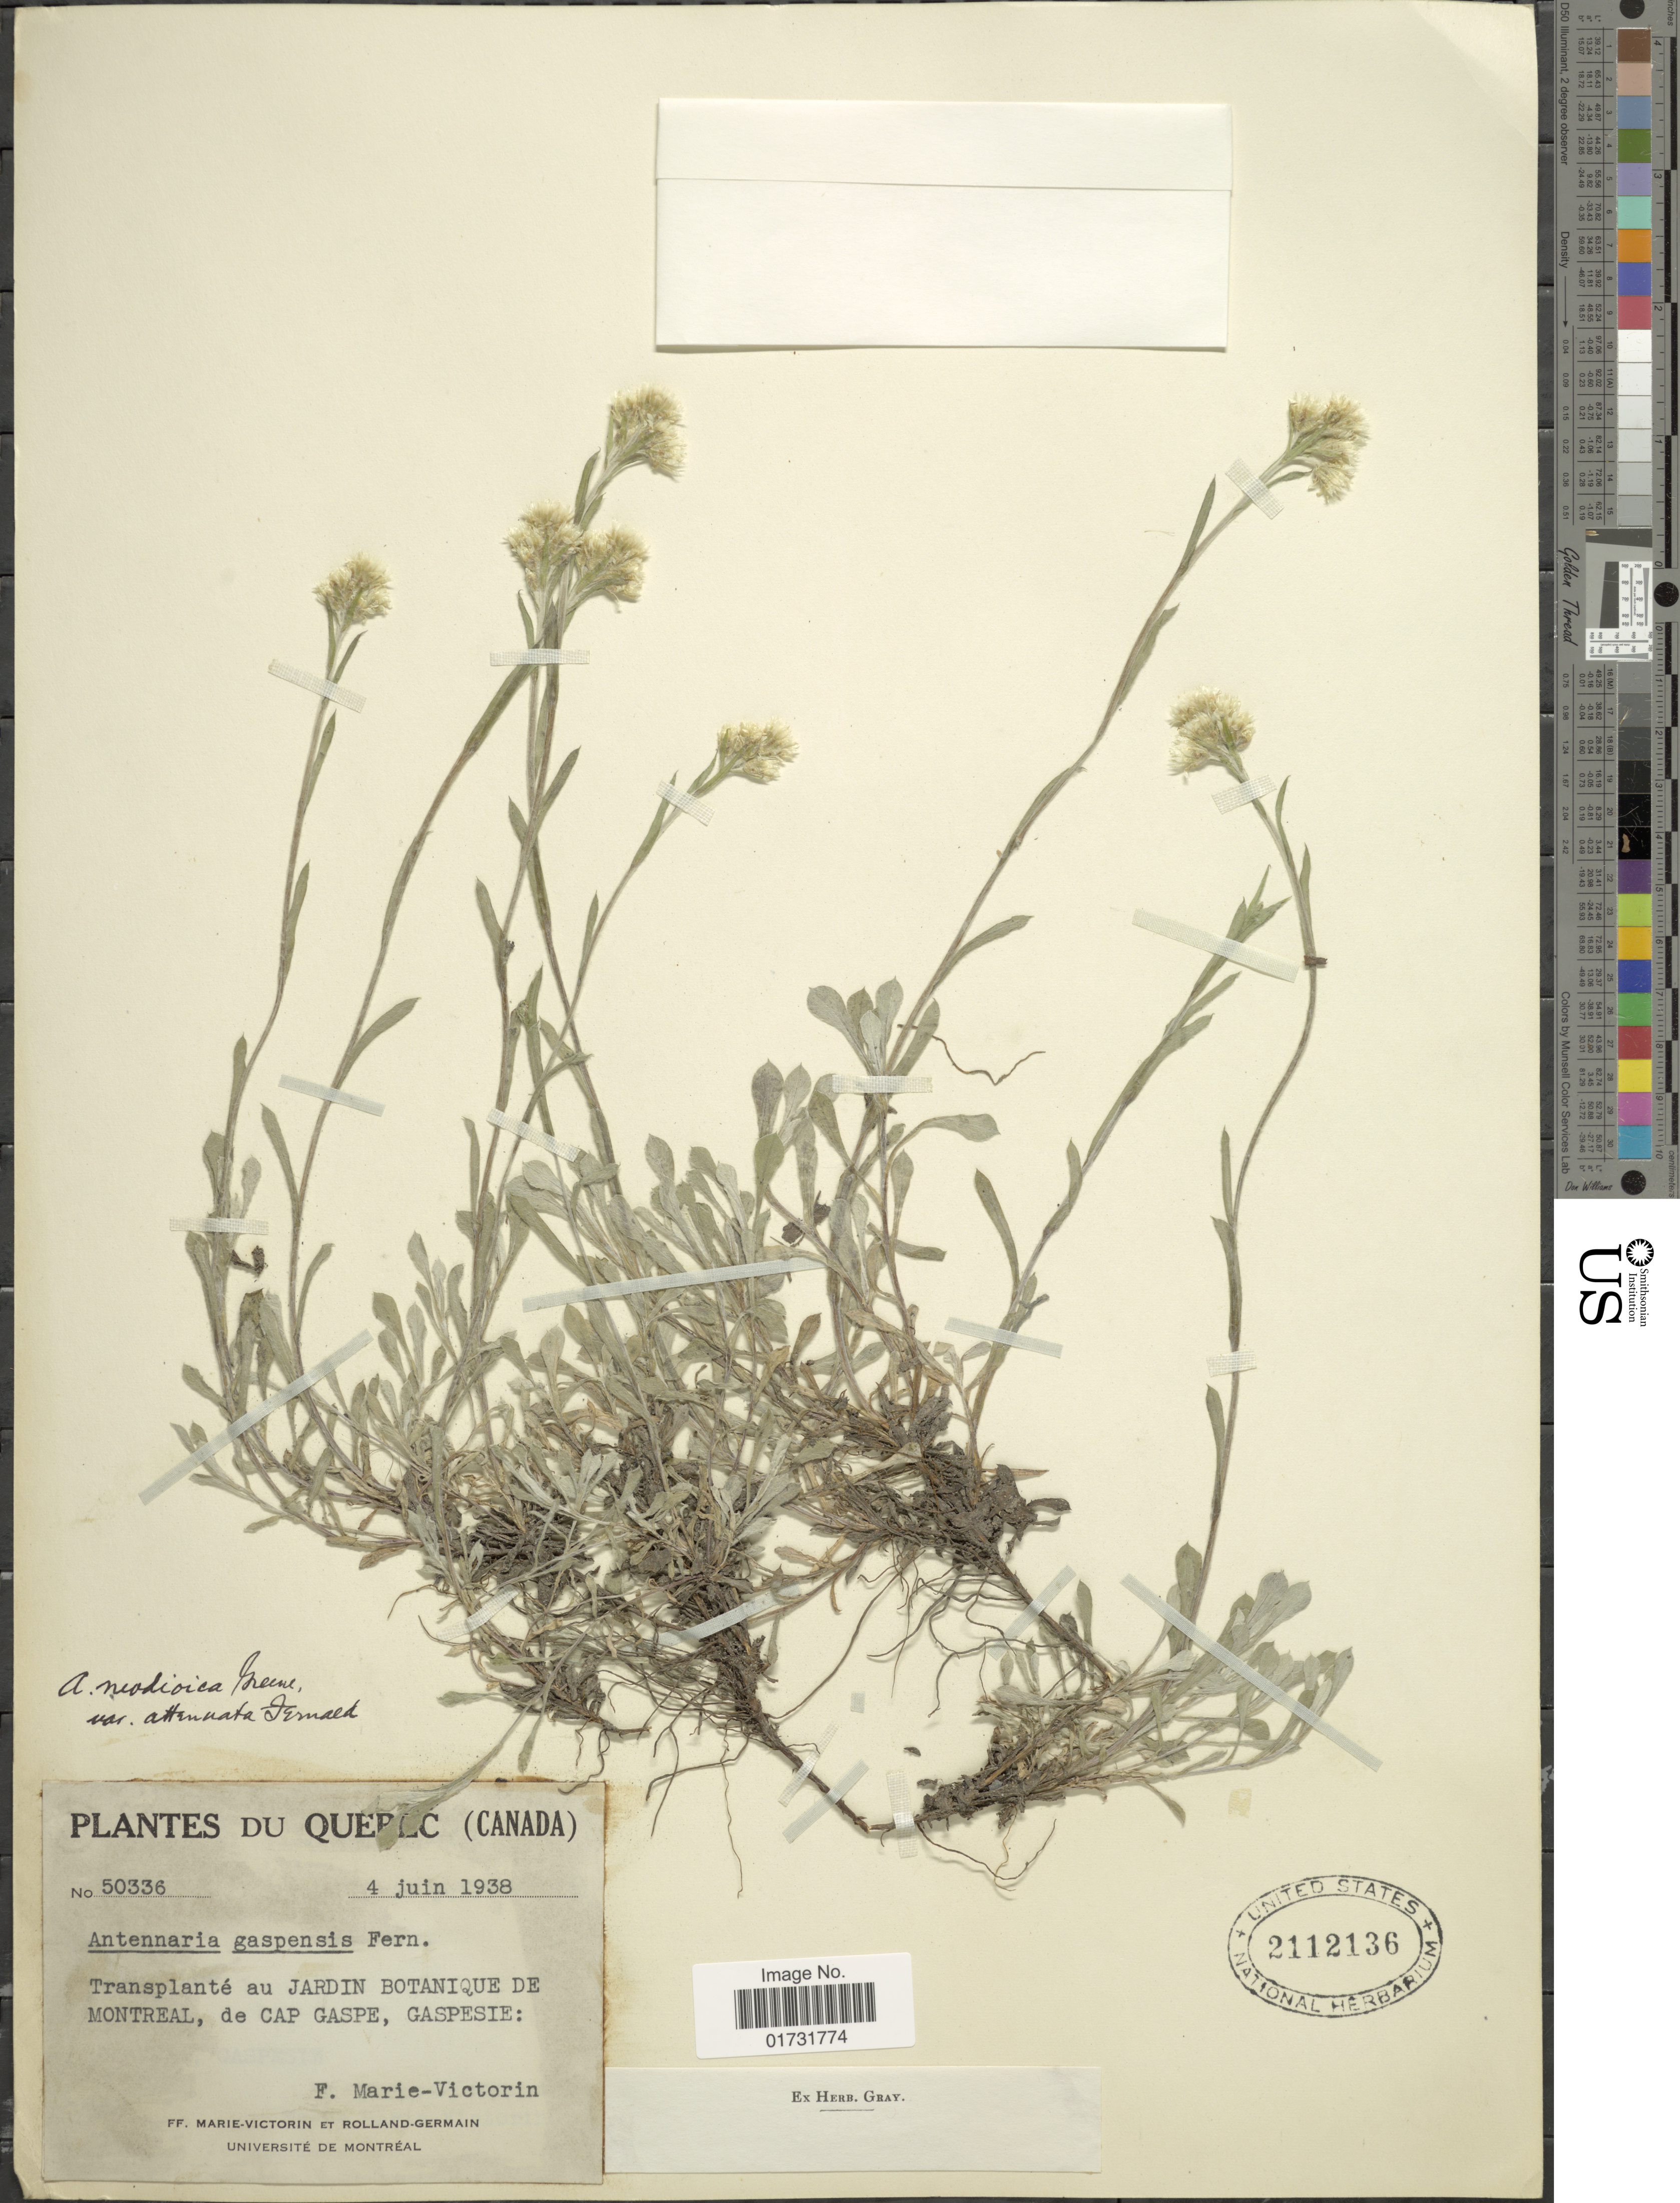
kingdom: Plantae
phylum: Tracheophyta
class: Magnoliopsida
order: Asterales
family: Asteraceae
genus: Antennaria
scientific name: Antennaria neodioica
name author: Greene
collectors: F. Marie-Victorin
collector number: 50336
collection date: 1938-06-04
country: Canada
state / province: Quebec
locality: Transplanté au Jardin Botanique de Montreal, de Cap Gaspe, Gaspesie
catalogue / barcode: US 2112136